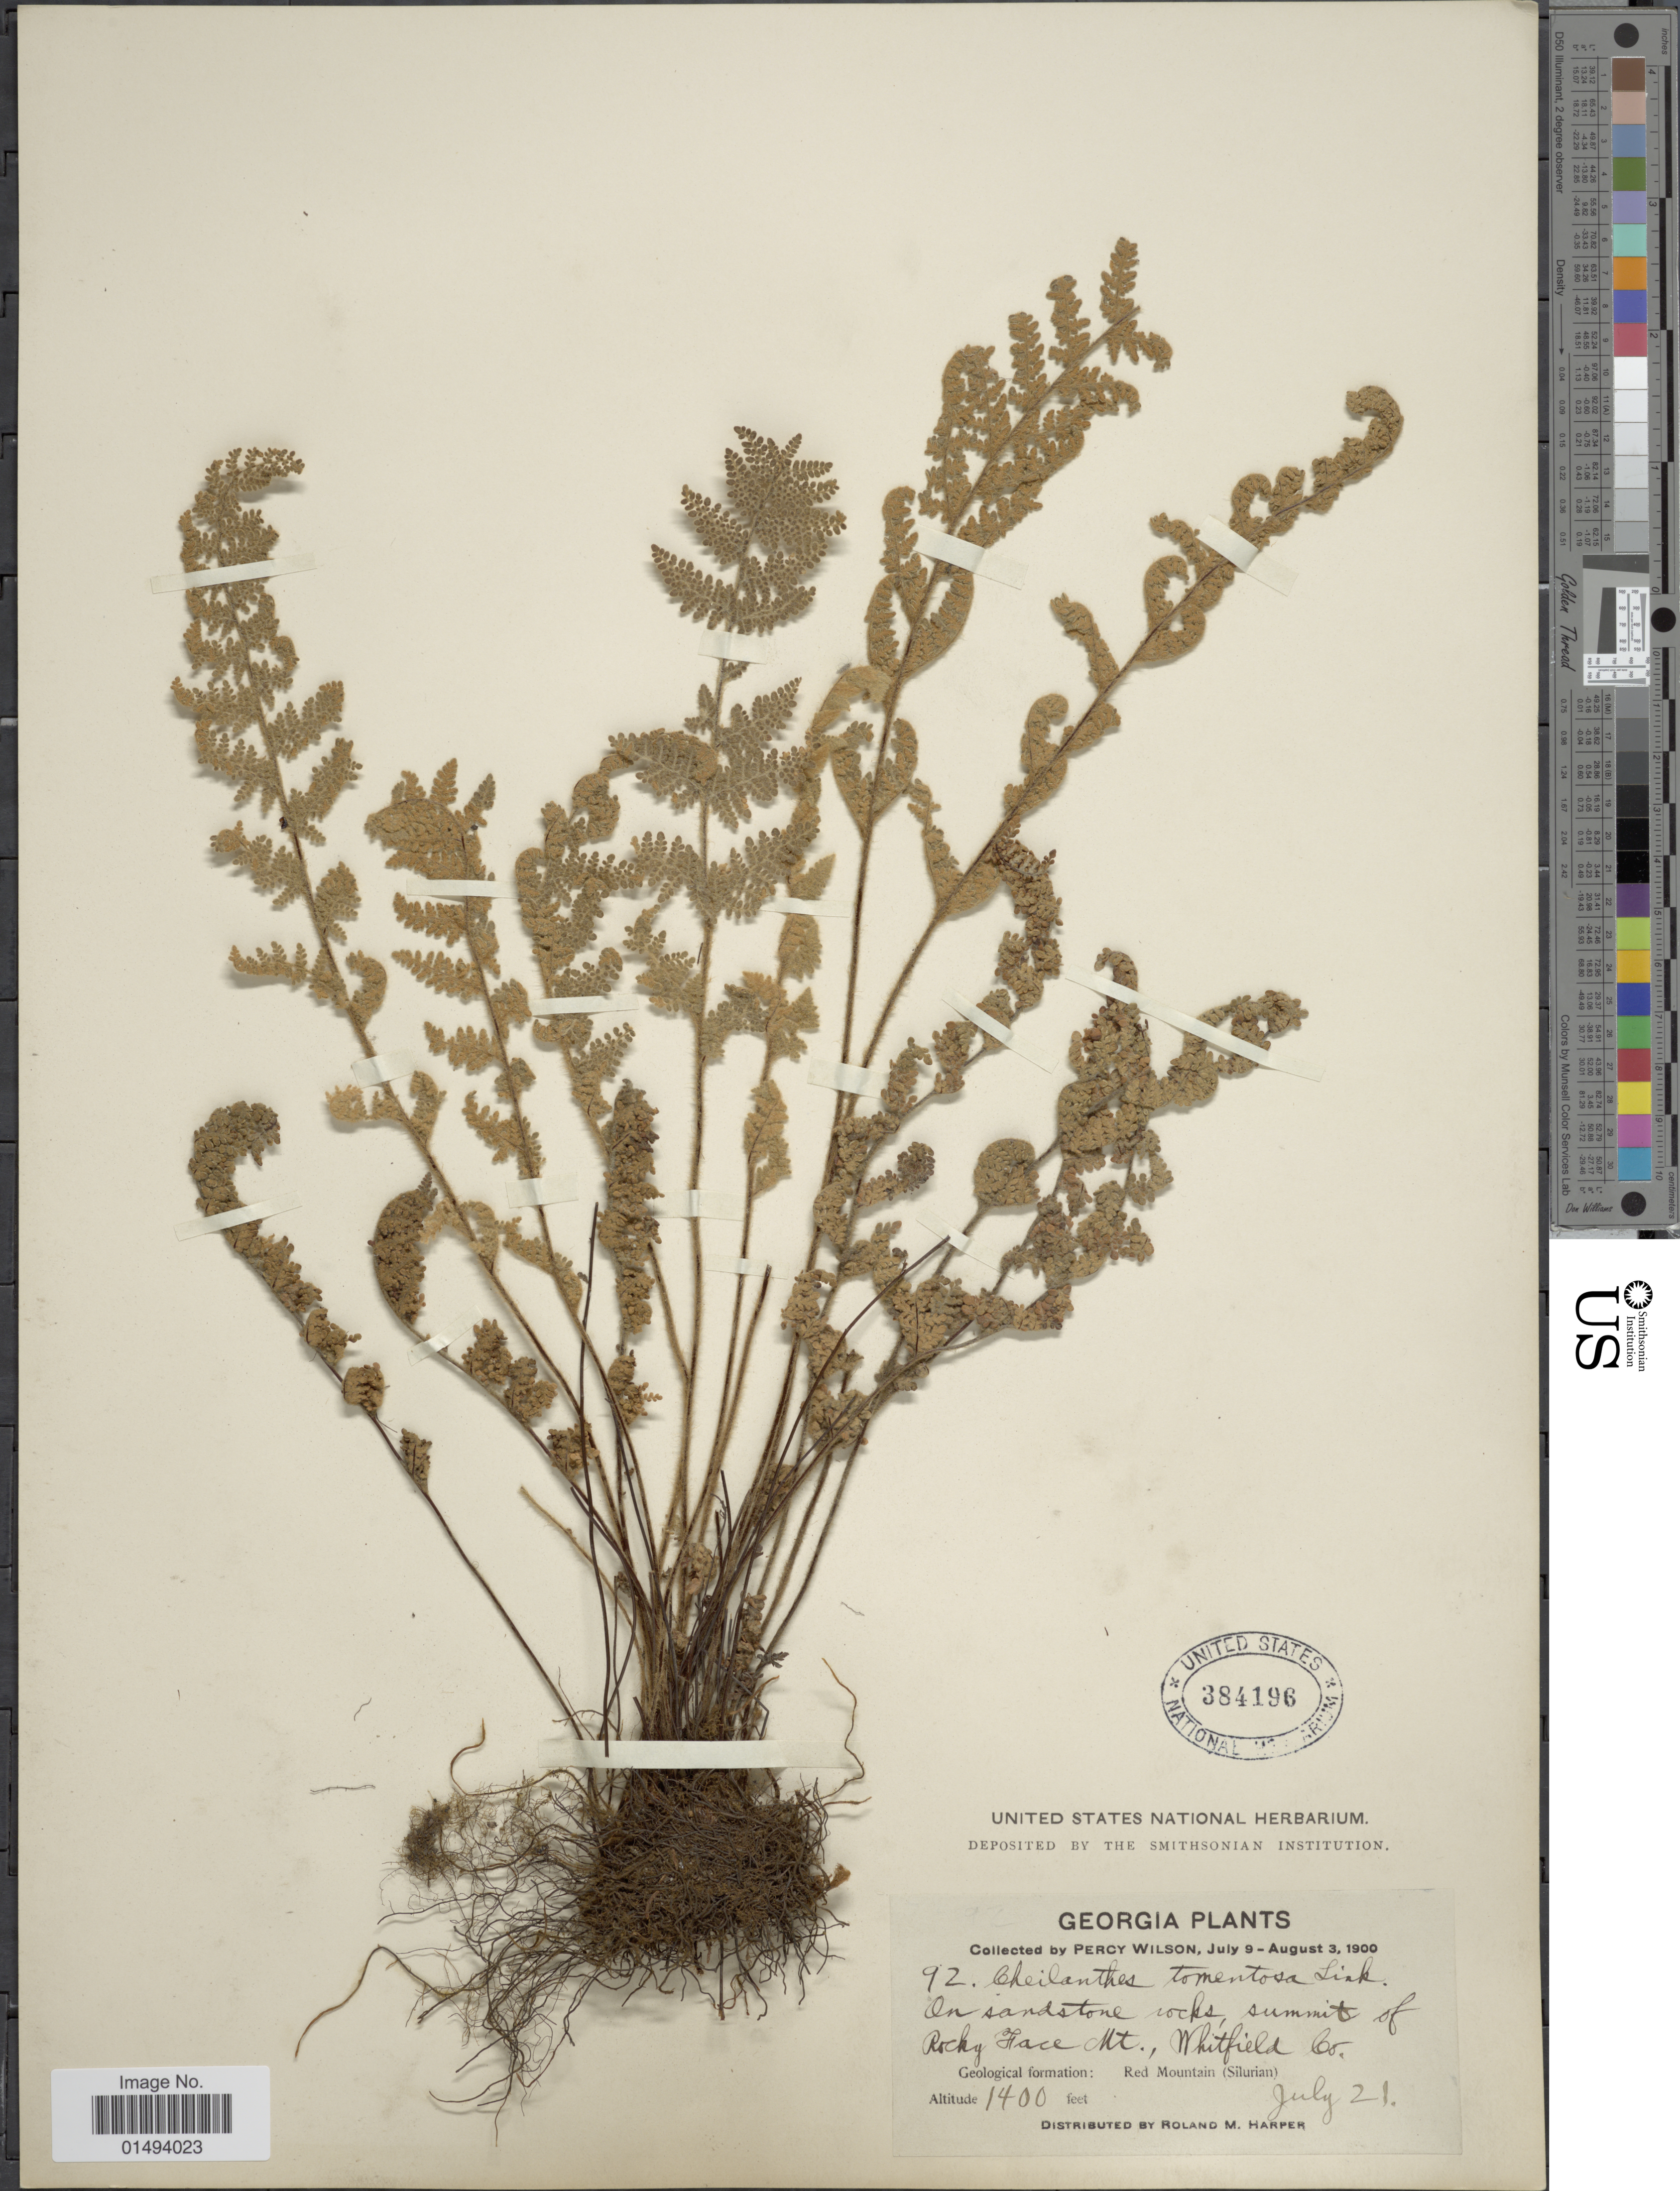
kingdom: Plantae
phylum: Tracheophyta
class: Polypodiopsida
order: Polypodiales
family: Pteridaceae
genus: Myriopteris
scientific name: Myriopteris tomentosa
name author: (Link) Fée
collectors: P. Wilson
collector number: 92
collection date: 1900-07-21/1900-08-03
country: United States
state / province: Georgia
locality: Georgia, On sandstone rocks, summit of Rocky Hace Mt. Whitfield les, Red Mountain (Silurian)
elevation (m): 427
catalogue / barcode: US 384196